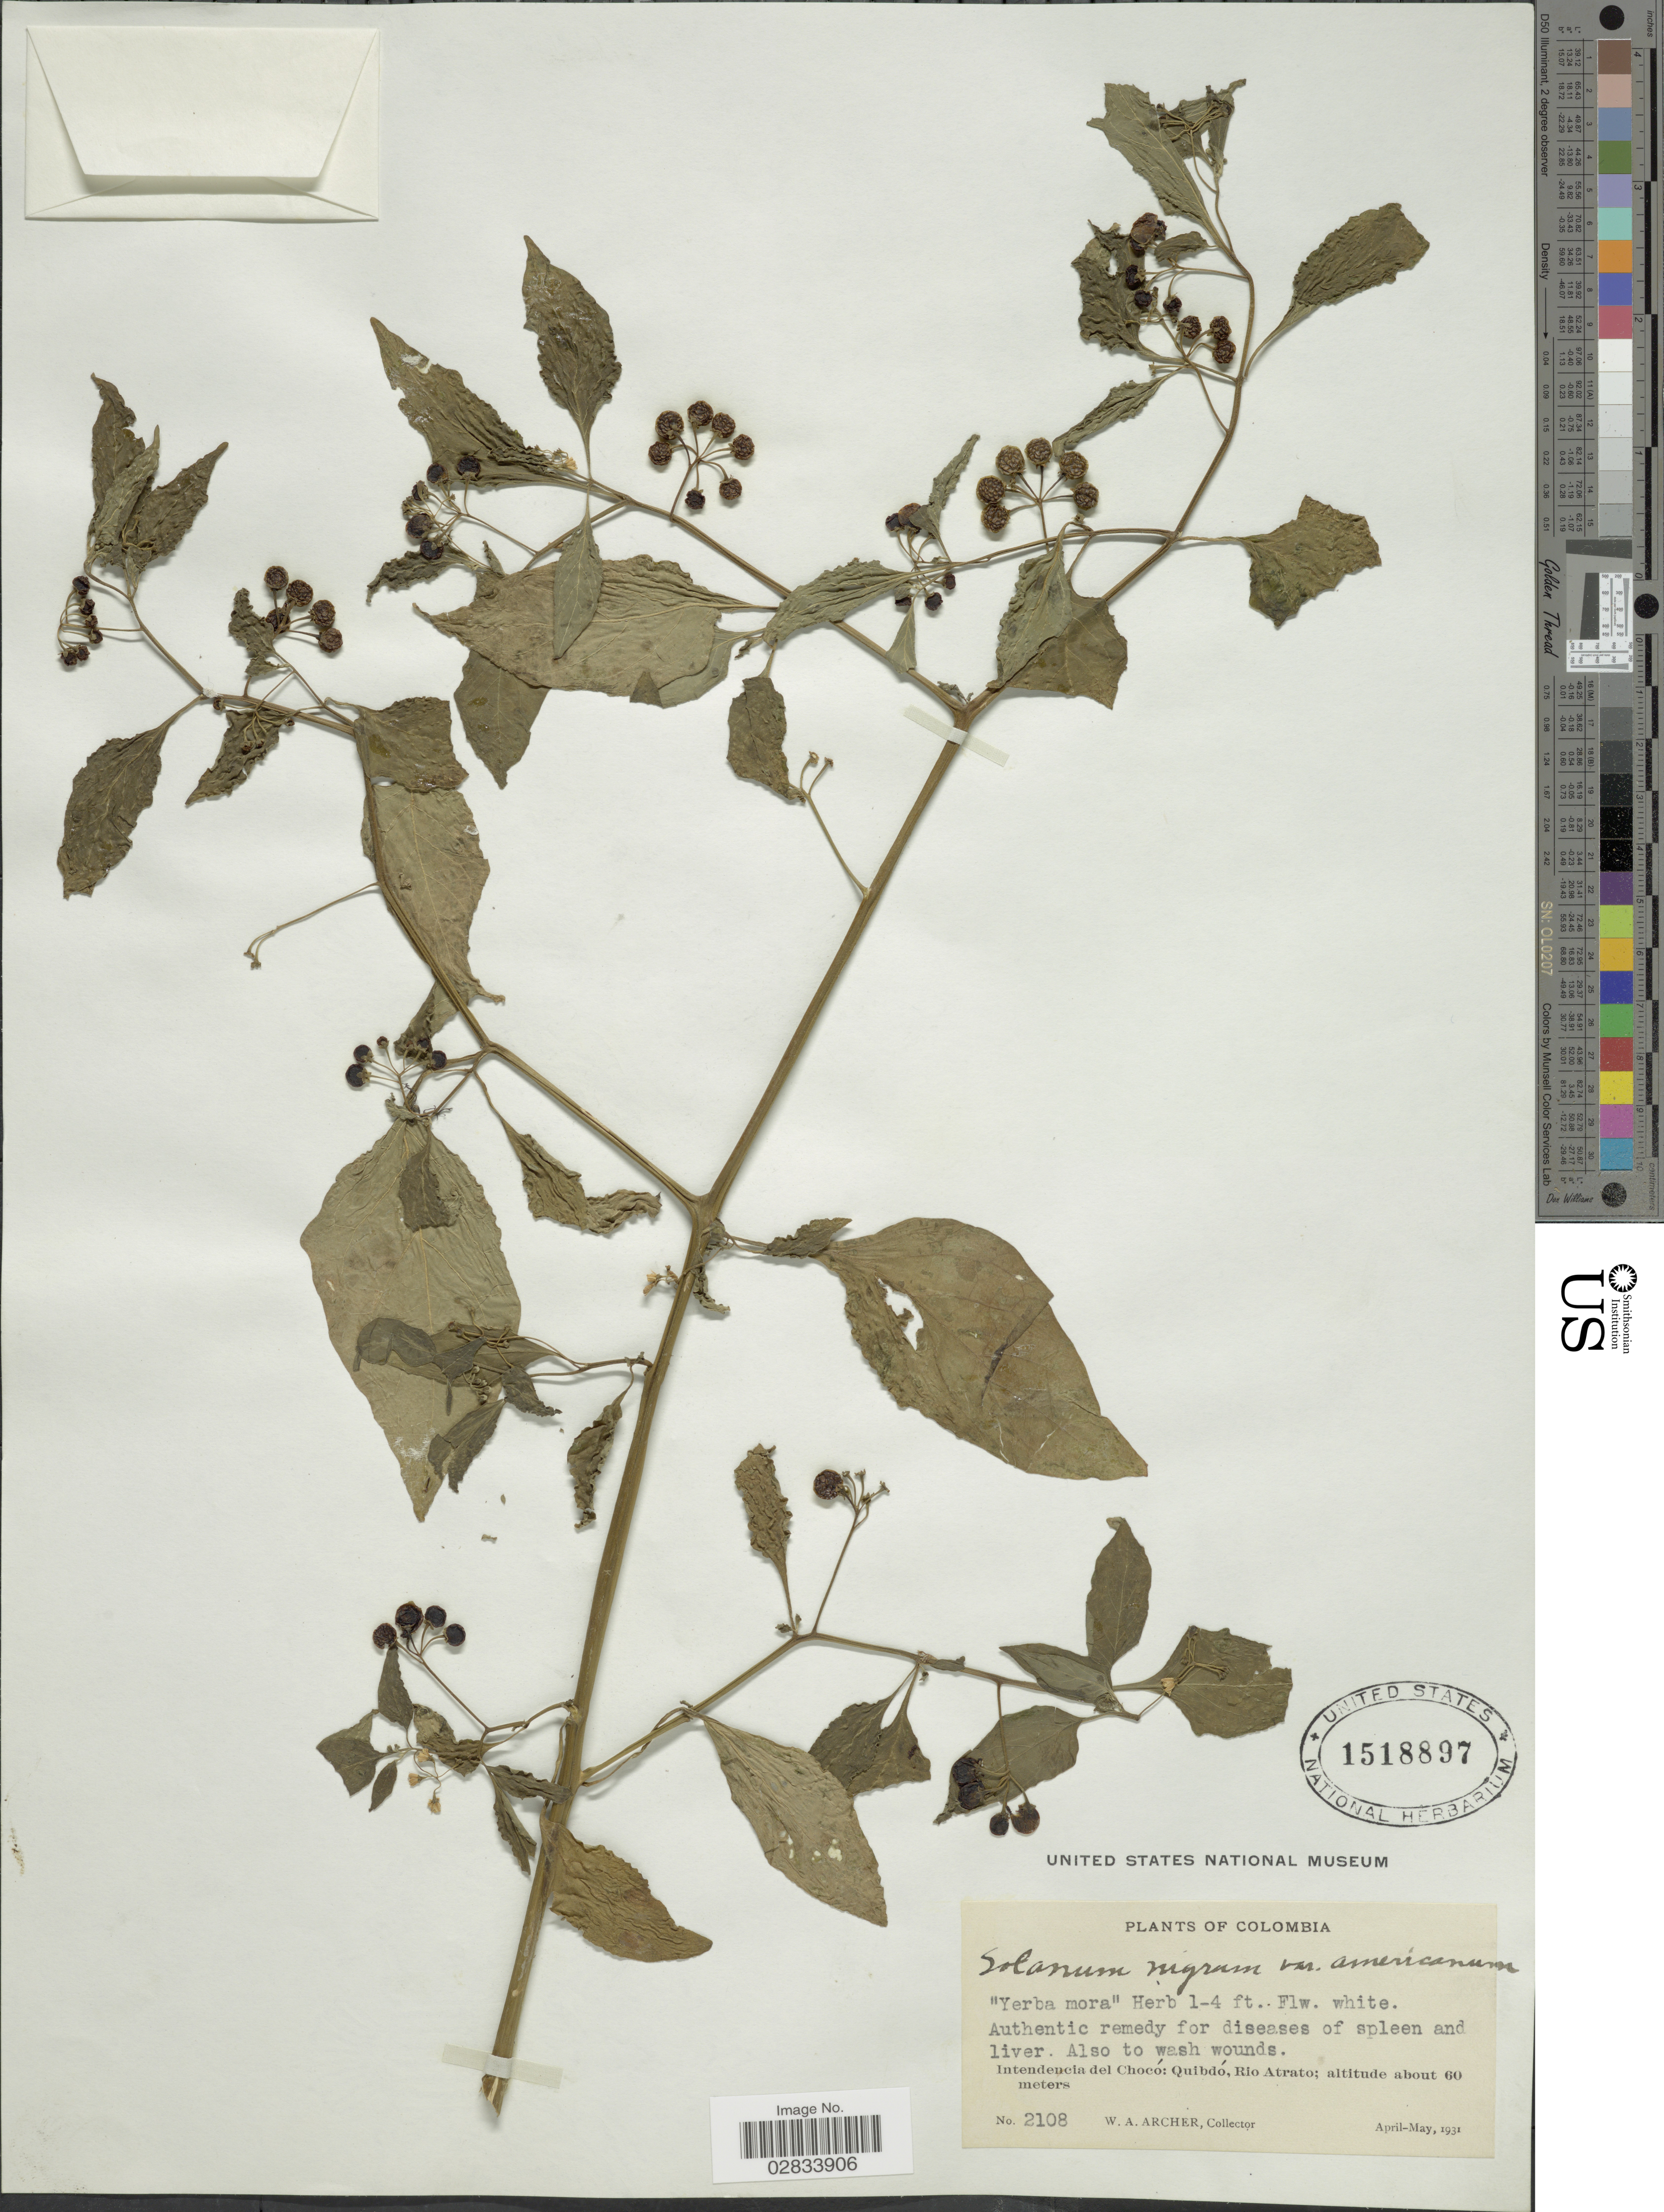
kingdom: Plantae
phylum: Tracheophyta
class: Magnoliopsida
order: Solanales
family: Solanaceae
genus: Solanum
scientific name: Solanum nigrum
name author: L.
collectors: W. A. Archer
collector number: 2108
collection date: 1931-04/1931-05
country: Colombia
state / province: Chocó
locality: Intendencia del Chocó: Quibdó, Rio Atrato.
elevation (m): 60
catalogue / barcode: US 1518897